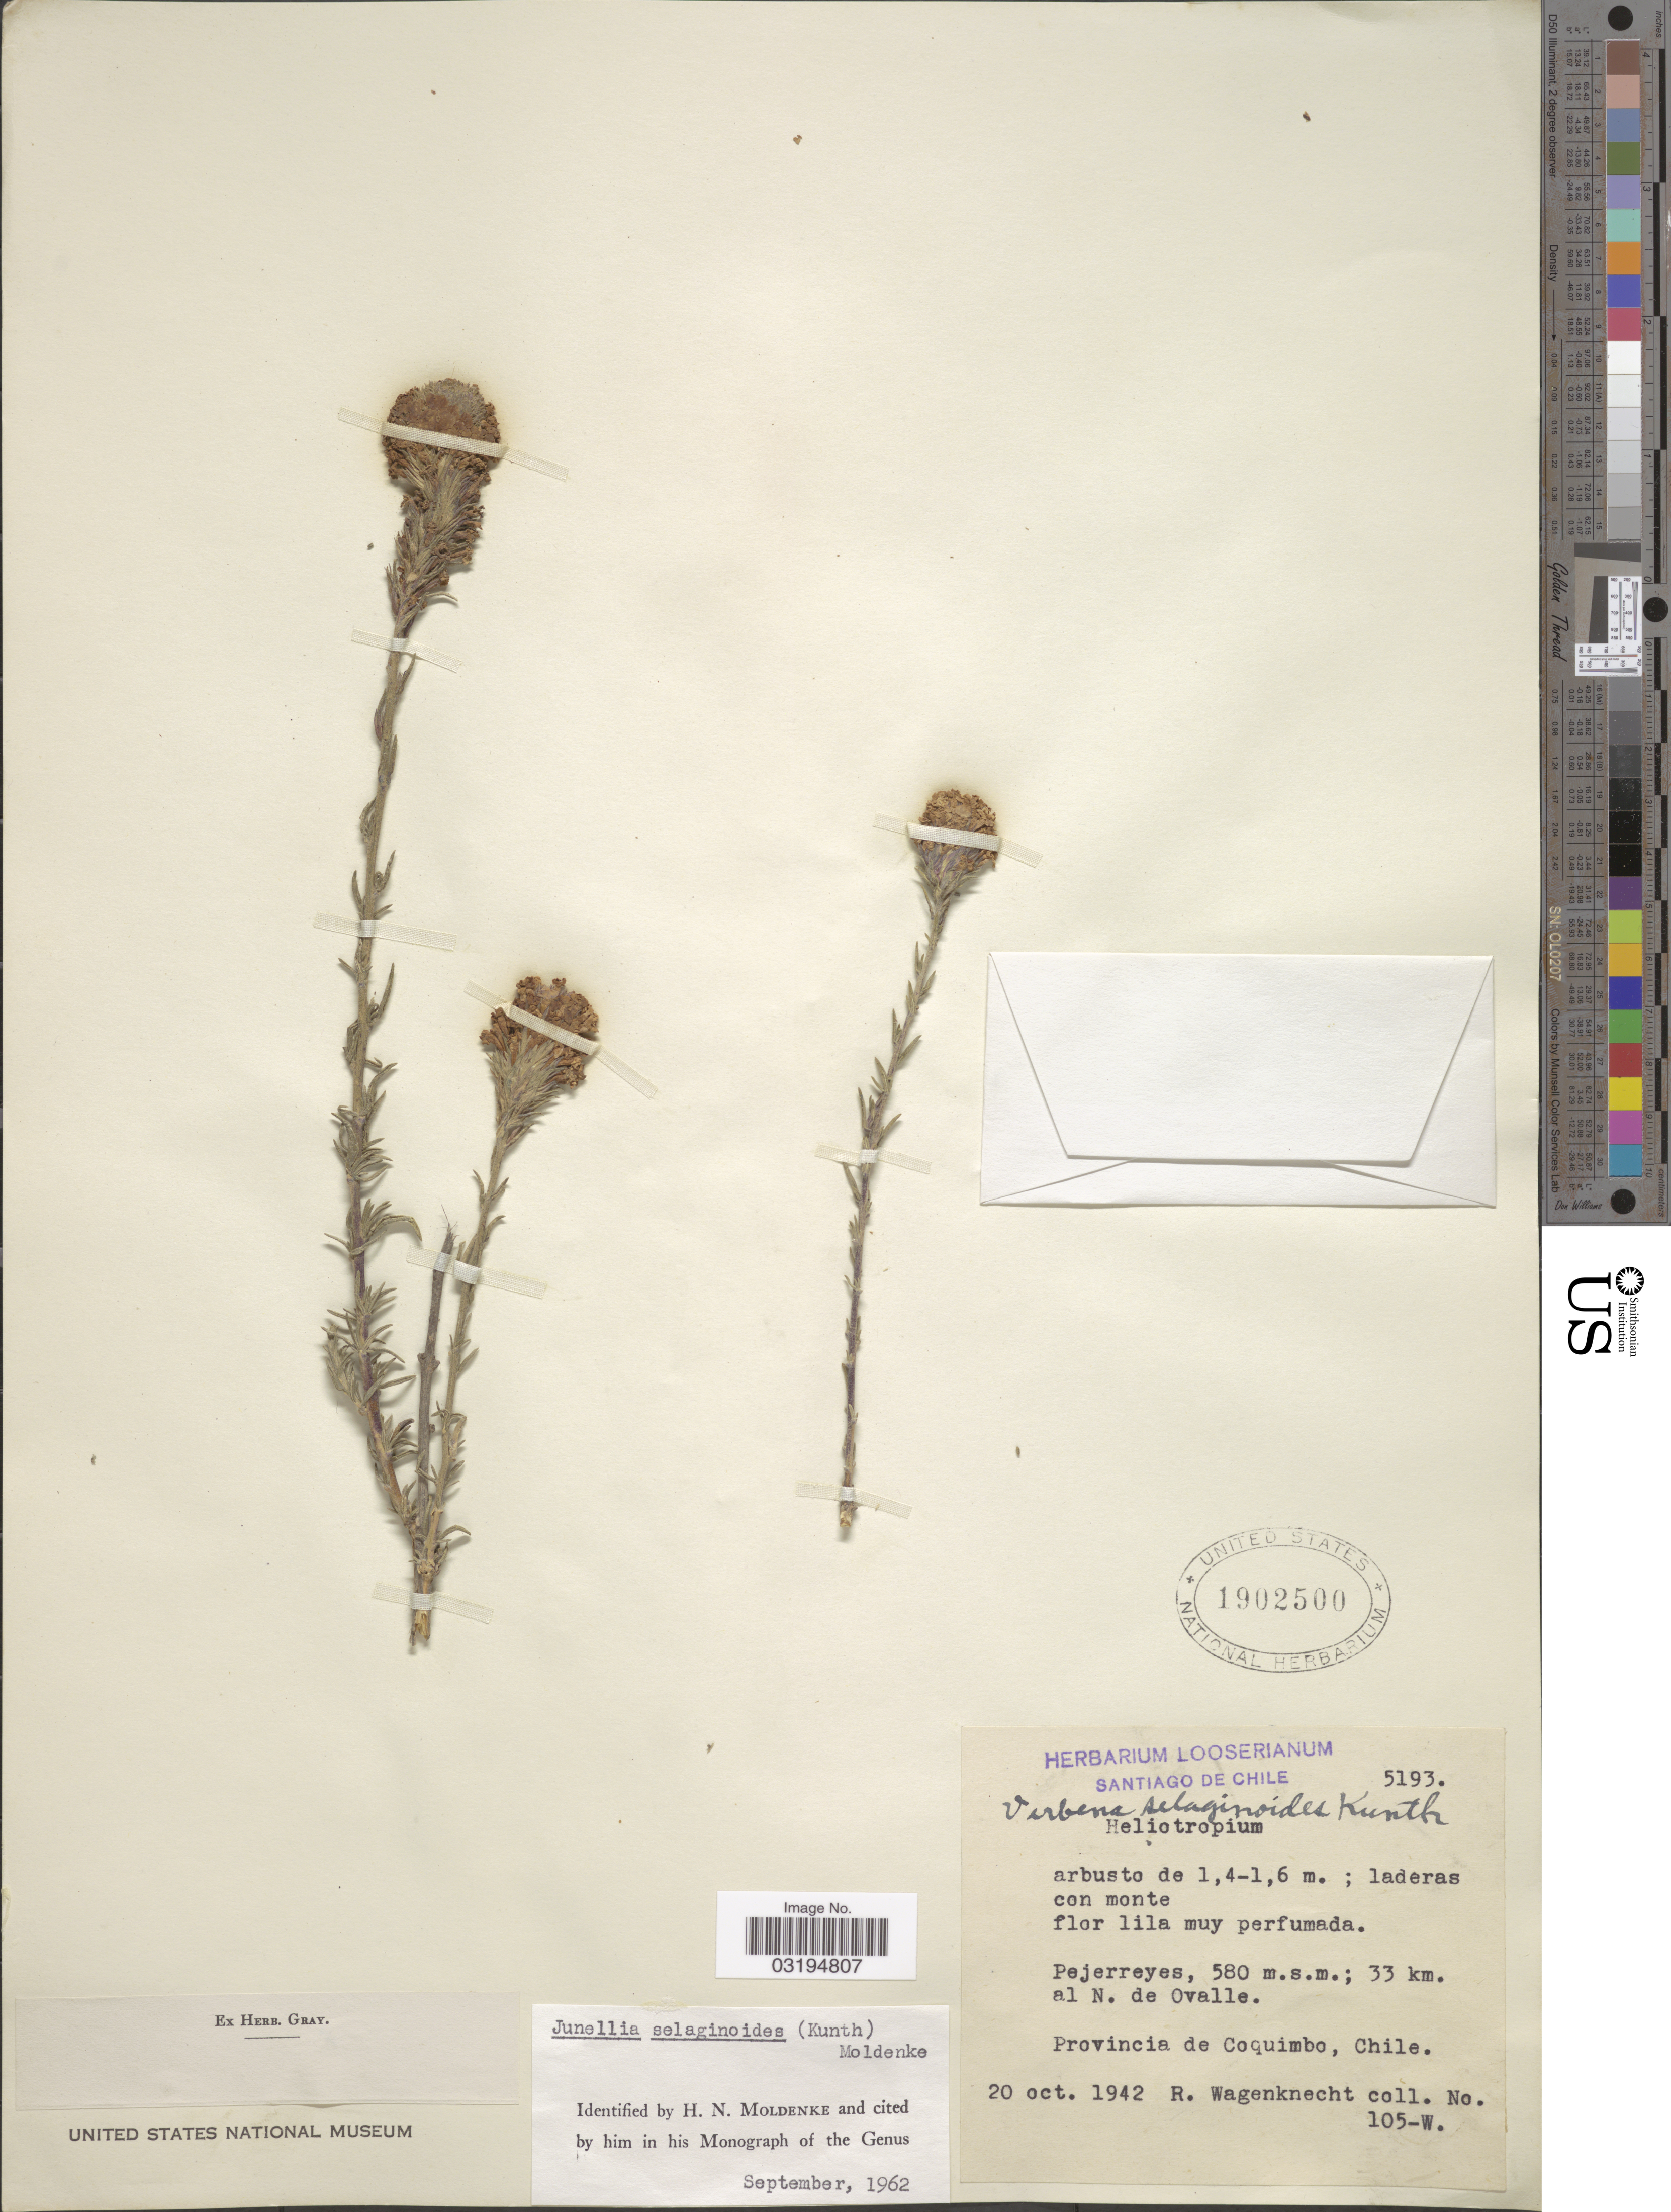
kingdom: Plantae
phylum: Tracheophyta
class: Magnoliopsida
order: Lamiales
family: Verbenaceae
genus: Junellia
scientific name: Junellia selaginoides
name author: (Kunth ex Walp.) Moldenke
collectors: R. Wagenknecht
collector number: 105-w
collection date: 1942-10-20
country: Chile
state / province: Coquimbo (IV)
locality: Pejerreyes, 33 km. al N. de Ovalle.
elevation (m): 580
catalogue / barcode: US 1902500